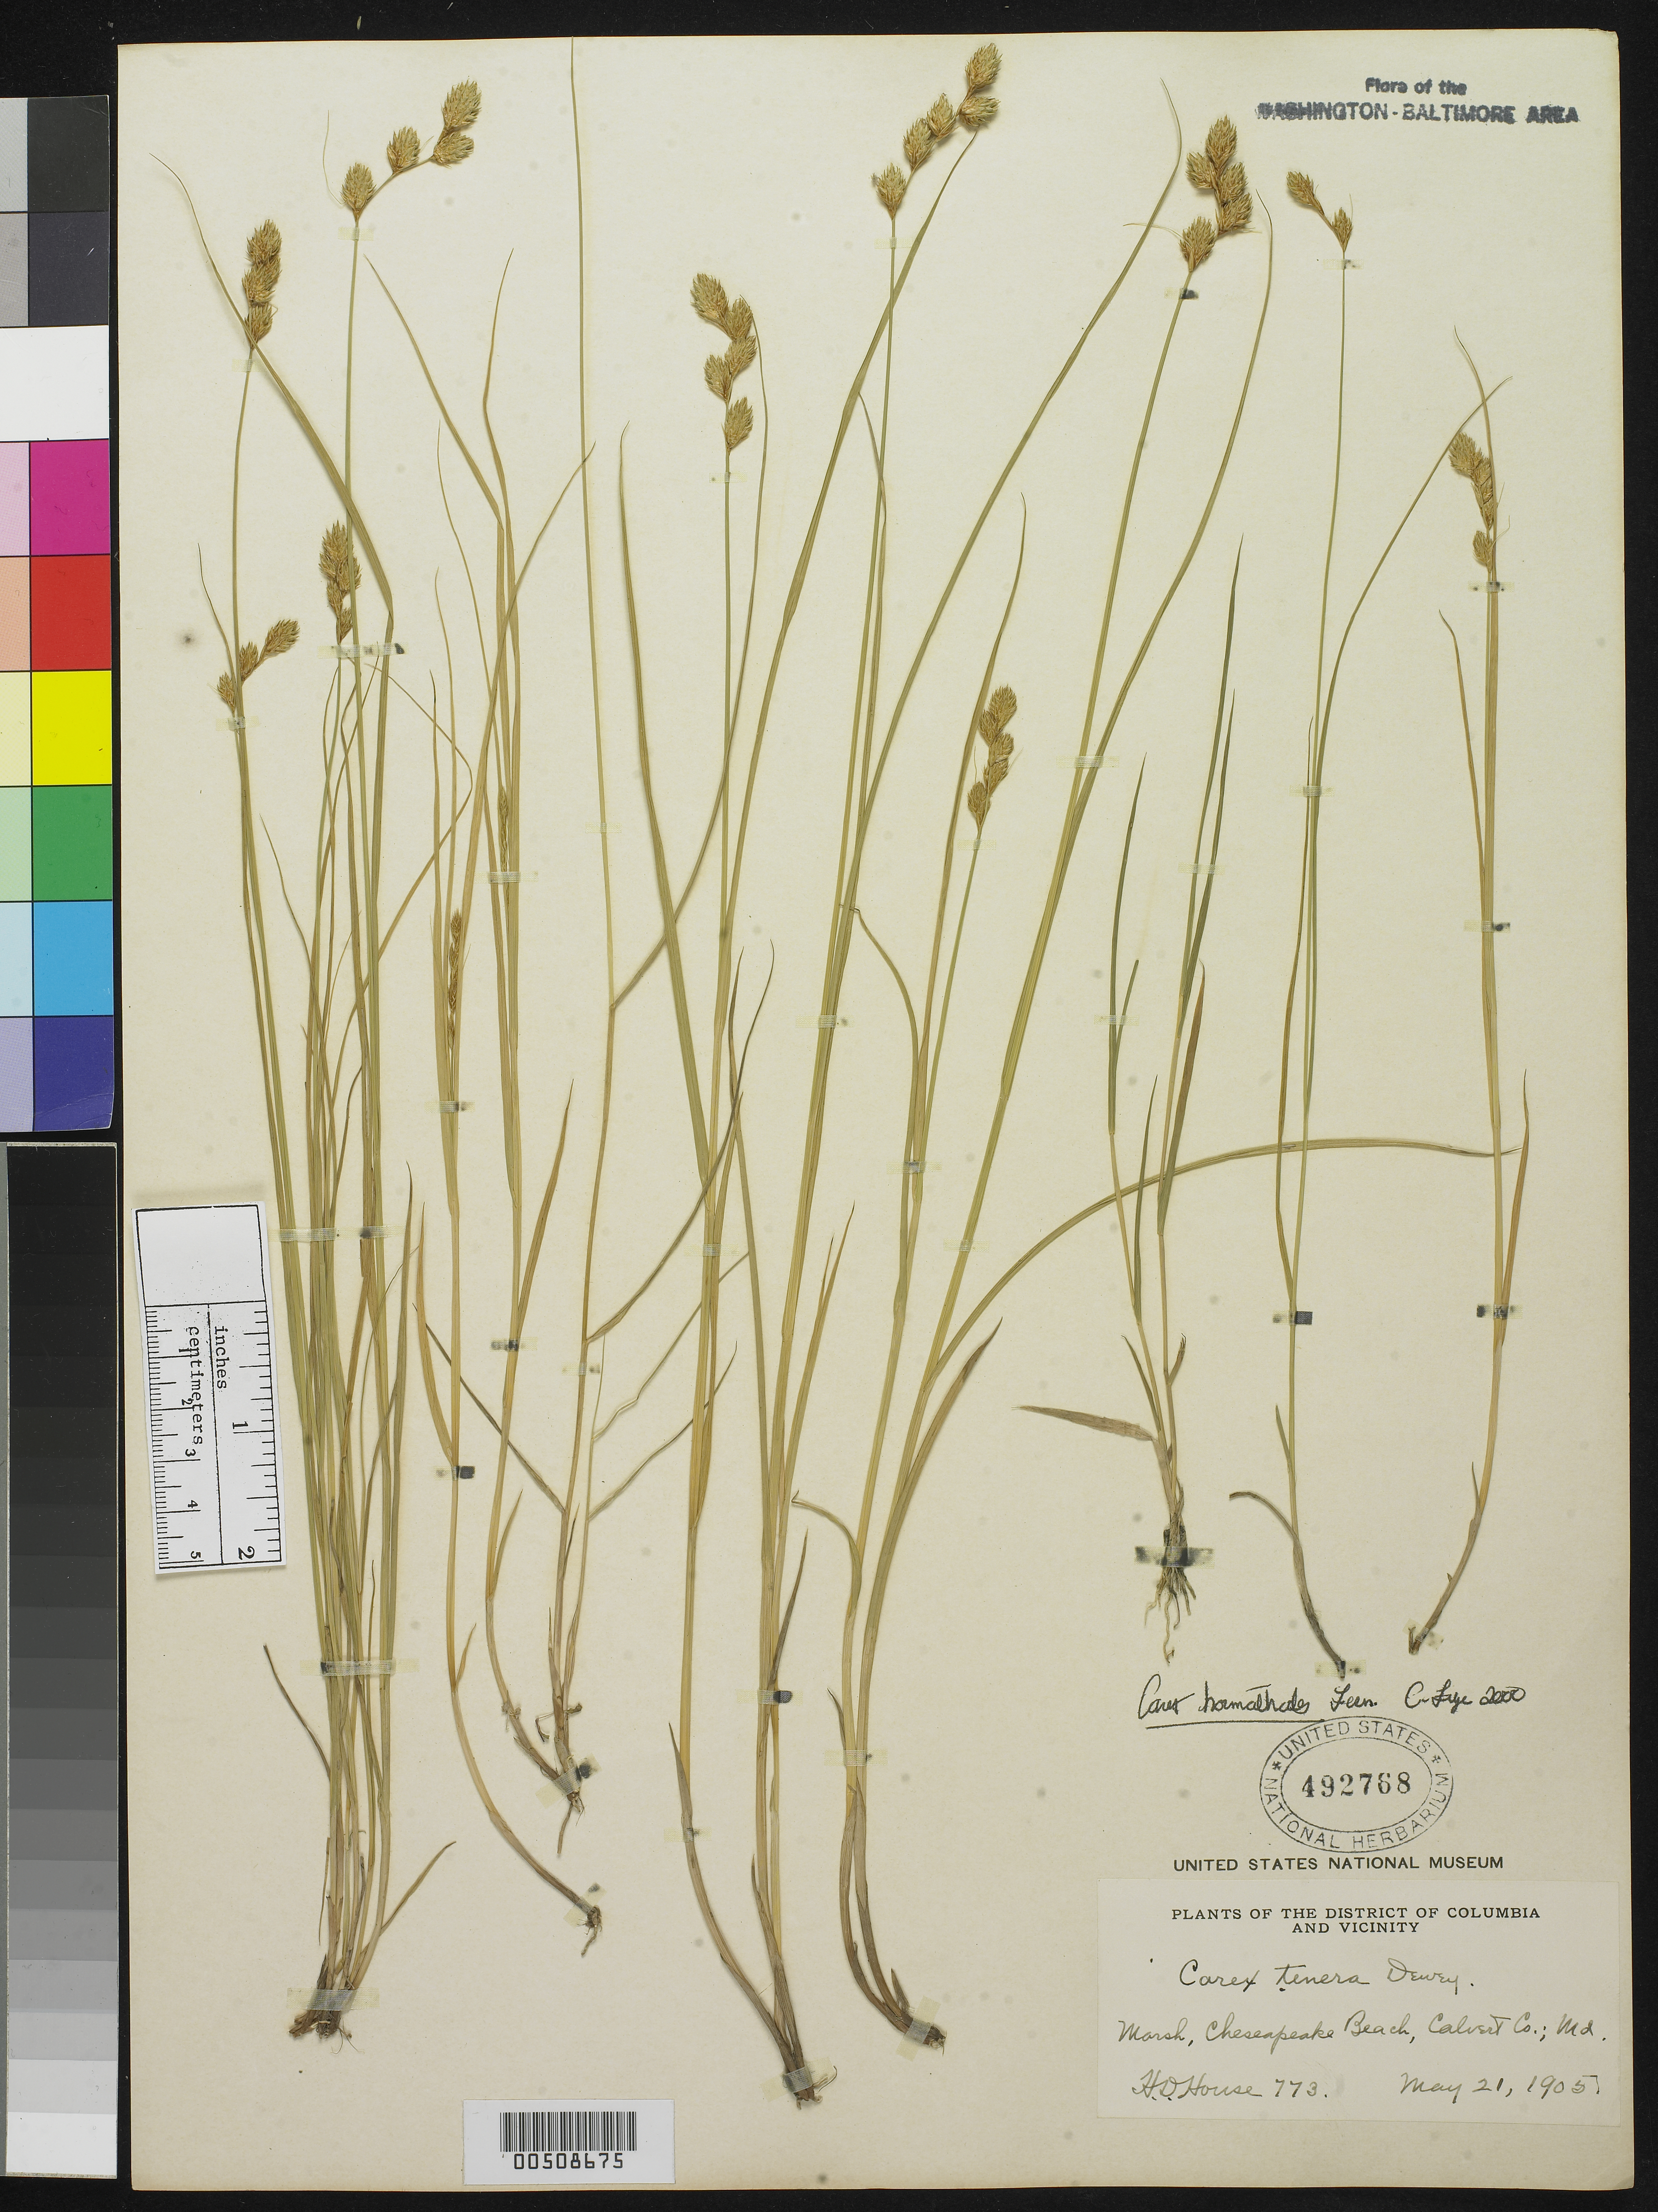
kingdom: Plantae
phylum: Tracheophyta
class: Liliopsida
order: Poales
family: Cyperaceae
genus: Carex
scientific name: Carex hormathodes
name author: Fernald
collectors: H. D. House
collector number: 773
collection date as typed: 21 May 1905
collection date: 1905-05-21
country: United States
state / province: Maryland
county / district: Calvert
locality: Chesapeake Beach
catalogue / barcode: US 492768